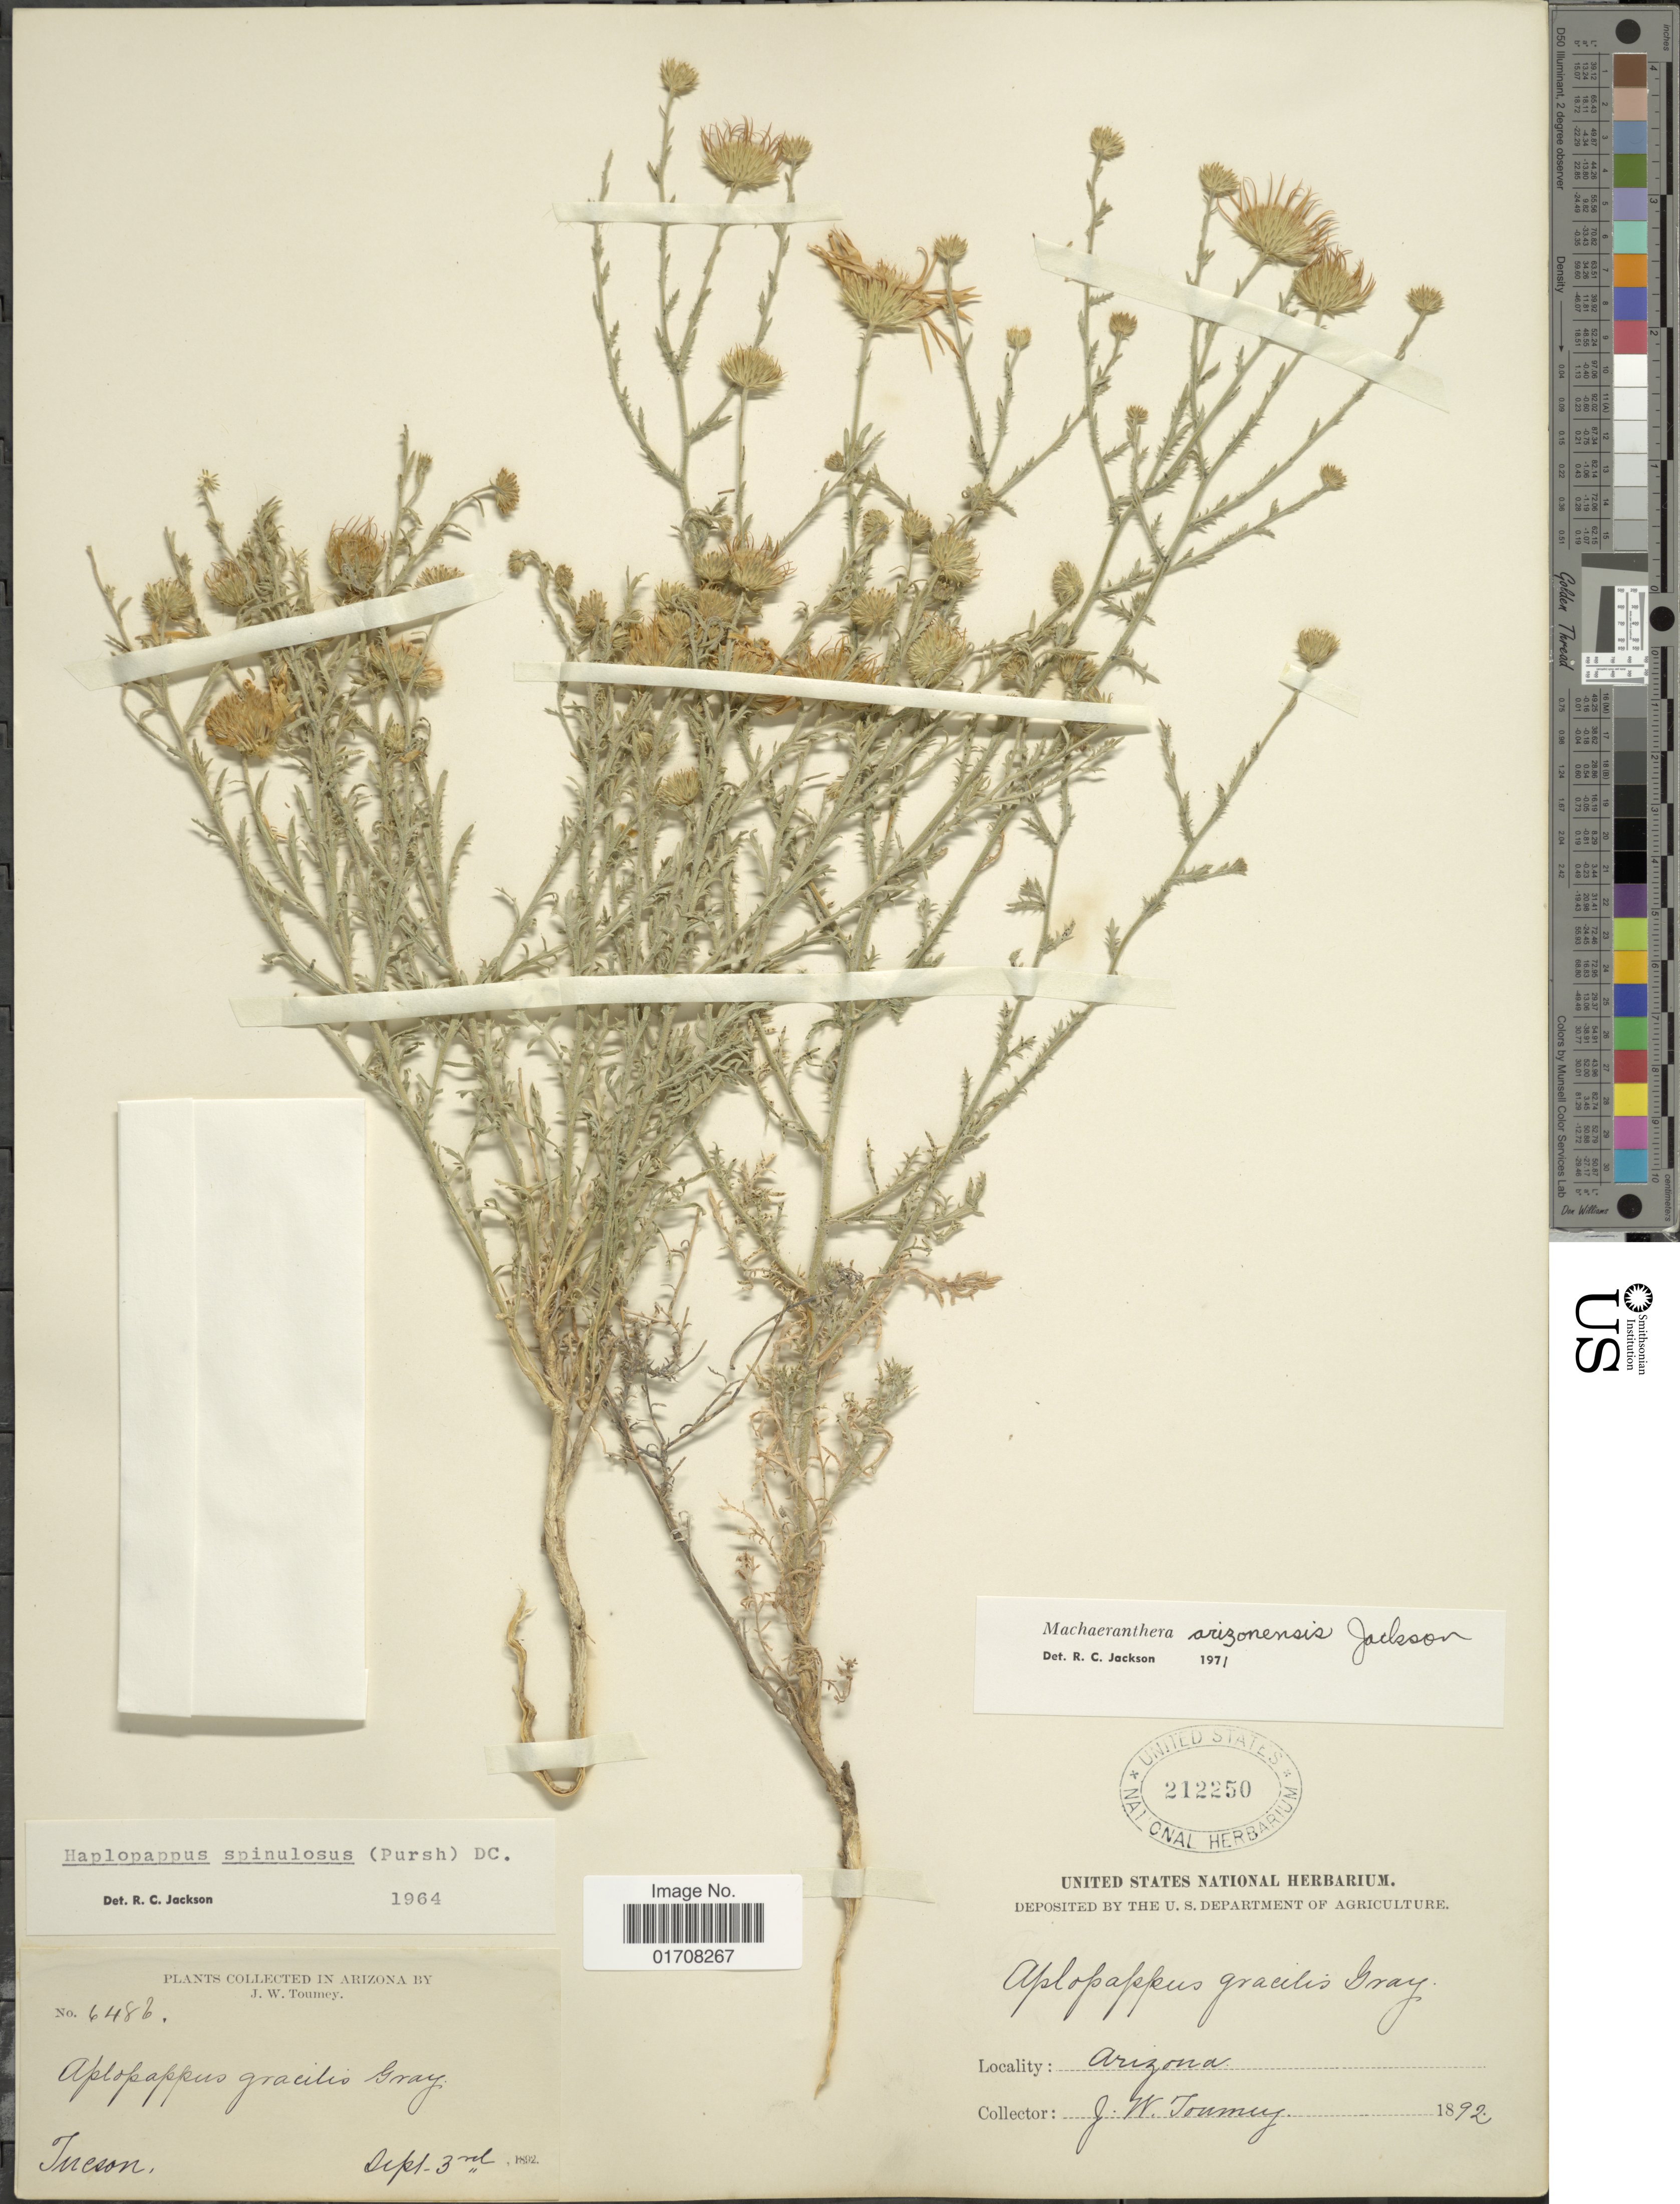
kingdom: Plantae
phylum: Tracheophyta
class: Magnoliopsida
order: Asterales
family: Asteraceae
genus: Machaeranthera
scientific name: Machaeranthera arizonica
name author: R.C. Jacks. & R.R. Johnson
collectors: J. W. Toumey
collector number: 6486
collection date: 1892-09-03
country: United States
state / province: Arizona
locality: Tucson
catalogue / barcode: US 212250